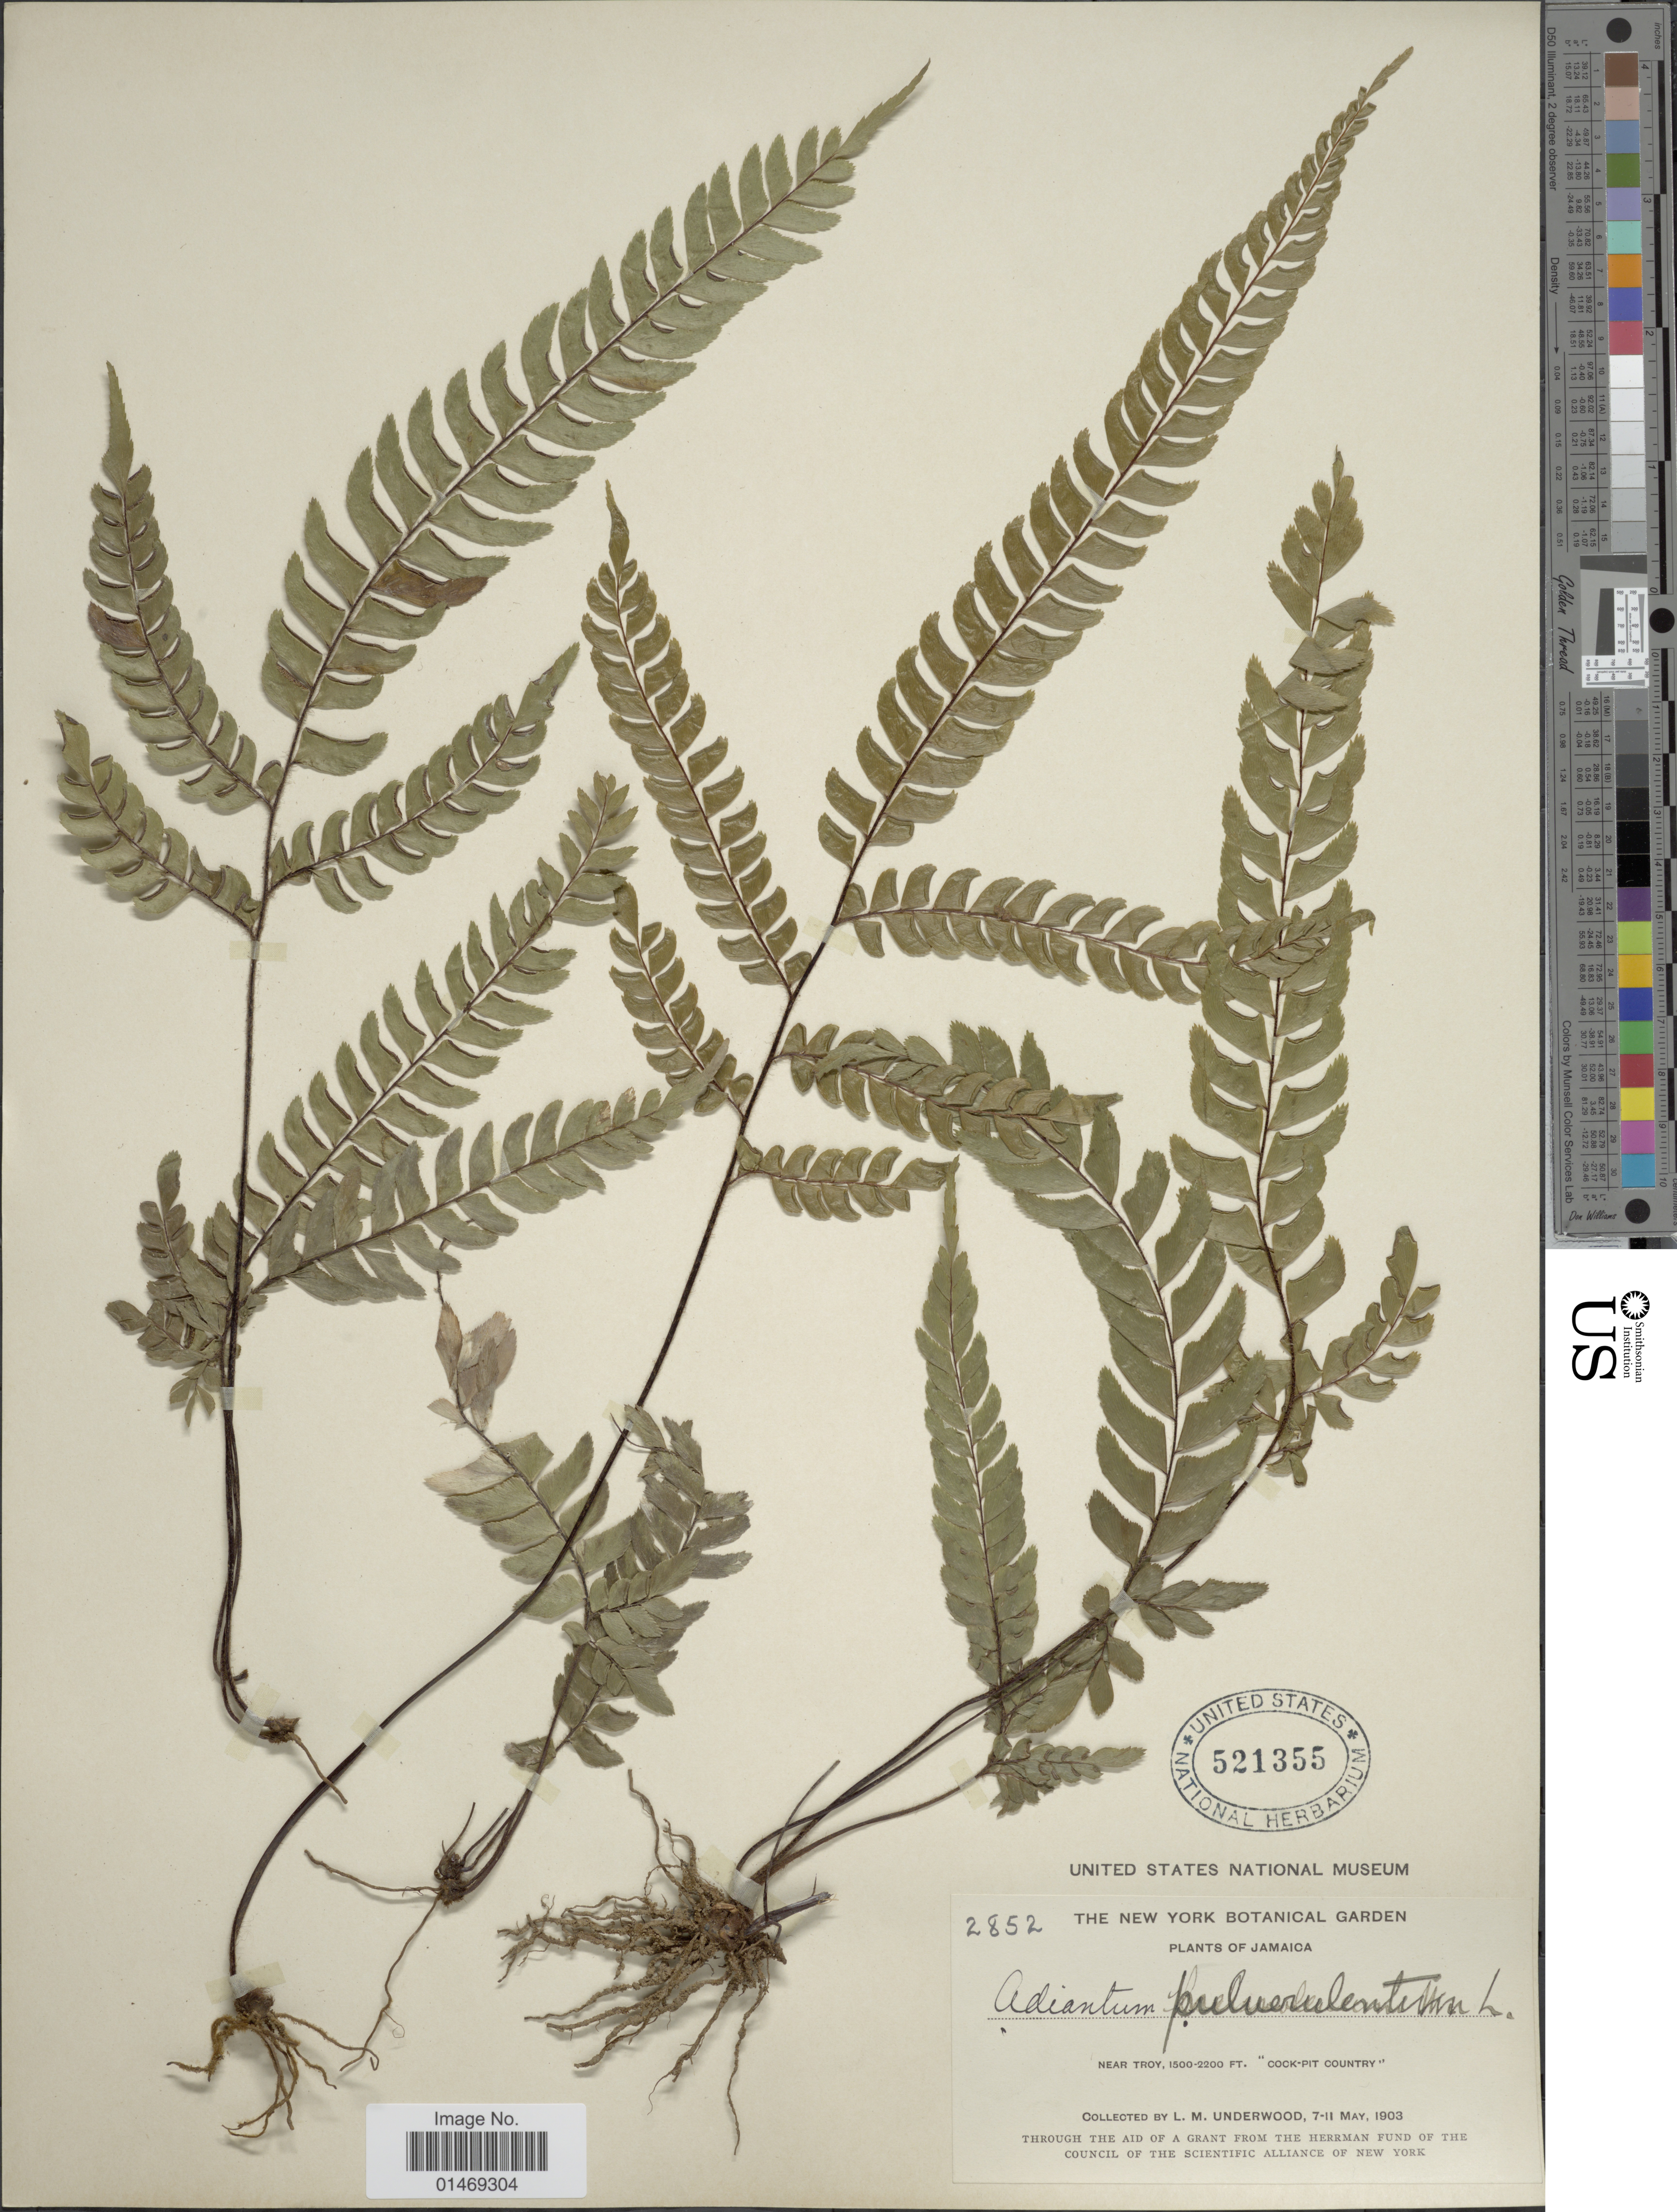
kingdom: Plantae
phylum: Tracheophyta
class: Polypodiopsida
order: Polypodiales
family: Pteridaceae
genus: Adiantum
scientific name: Adiantum pulverulentum var. caudatum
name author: Jenman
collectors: L. M. Underwood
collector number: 2852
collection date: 1903-05-07/1903-05-11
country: Jamaica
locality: Near Troy , "Cock-pit-Country"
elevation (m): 457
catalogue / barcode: US 521355